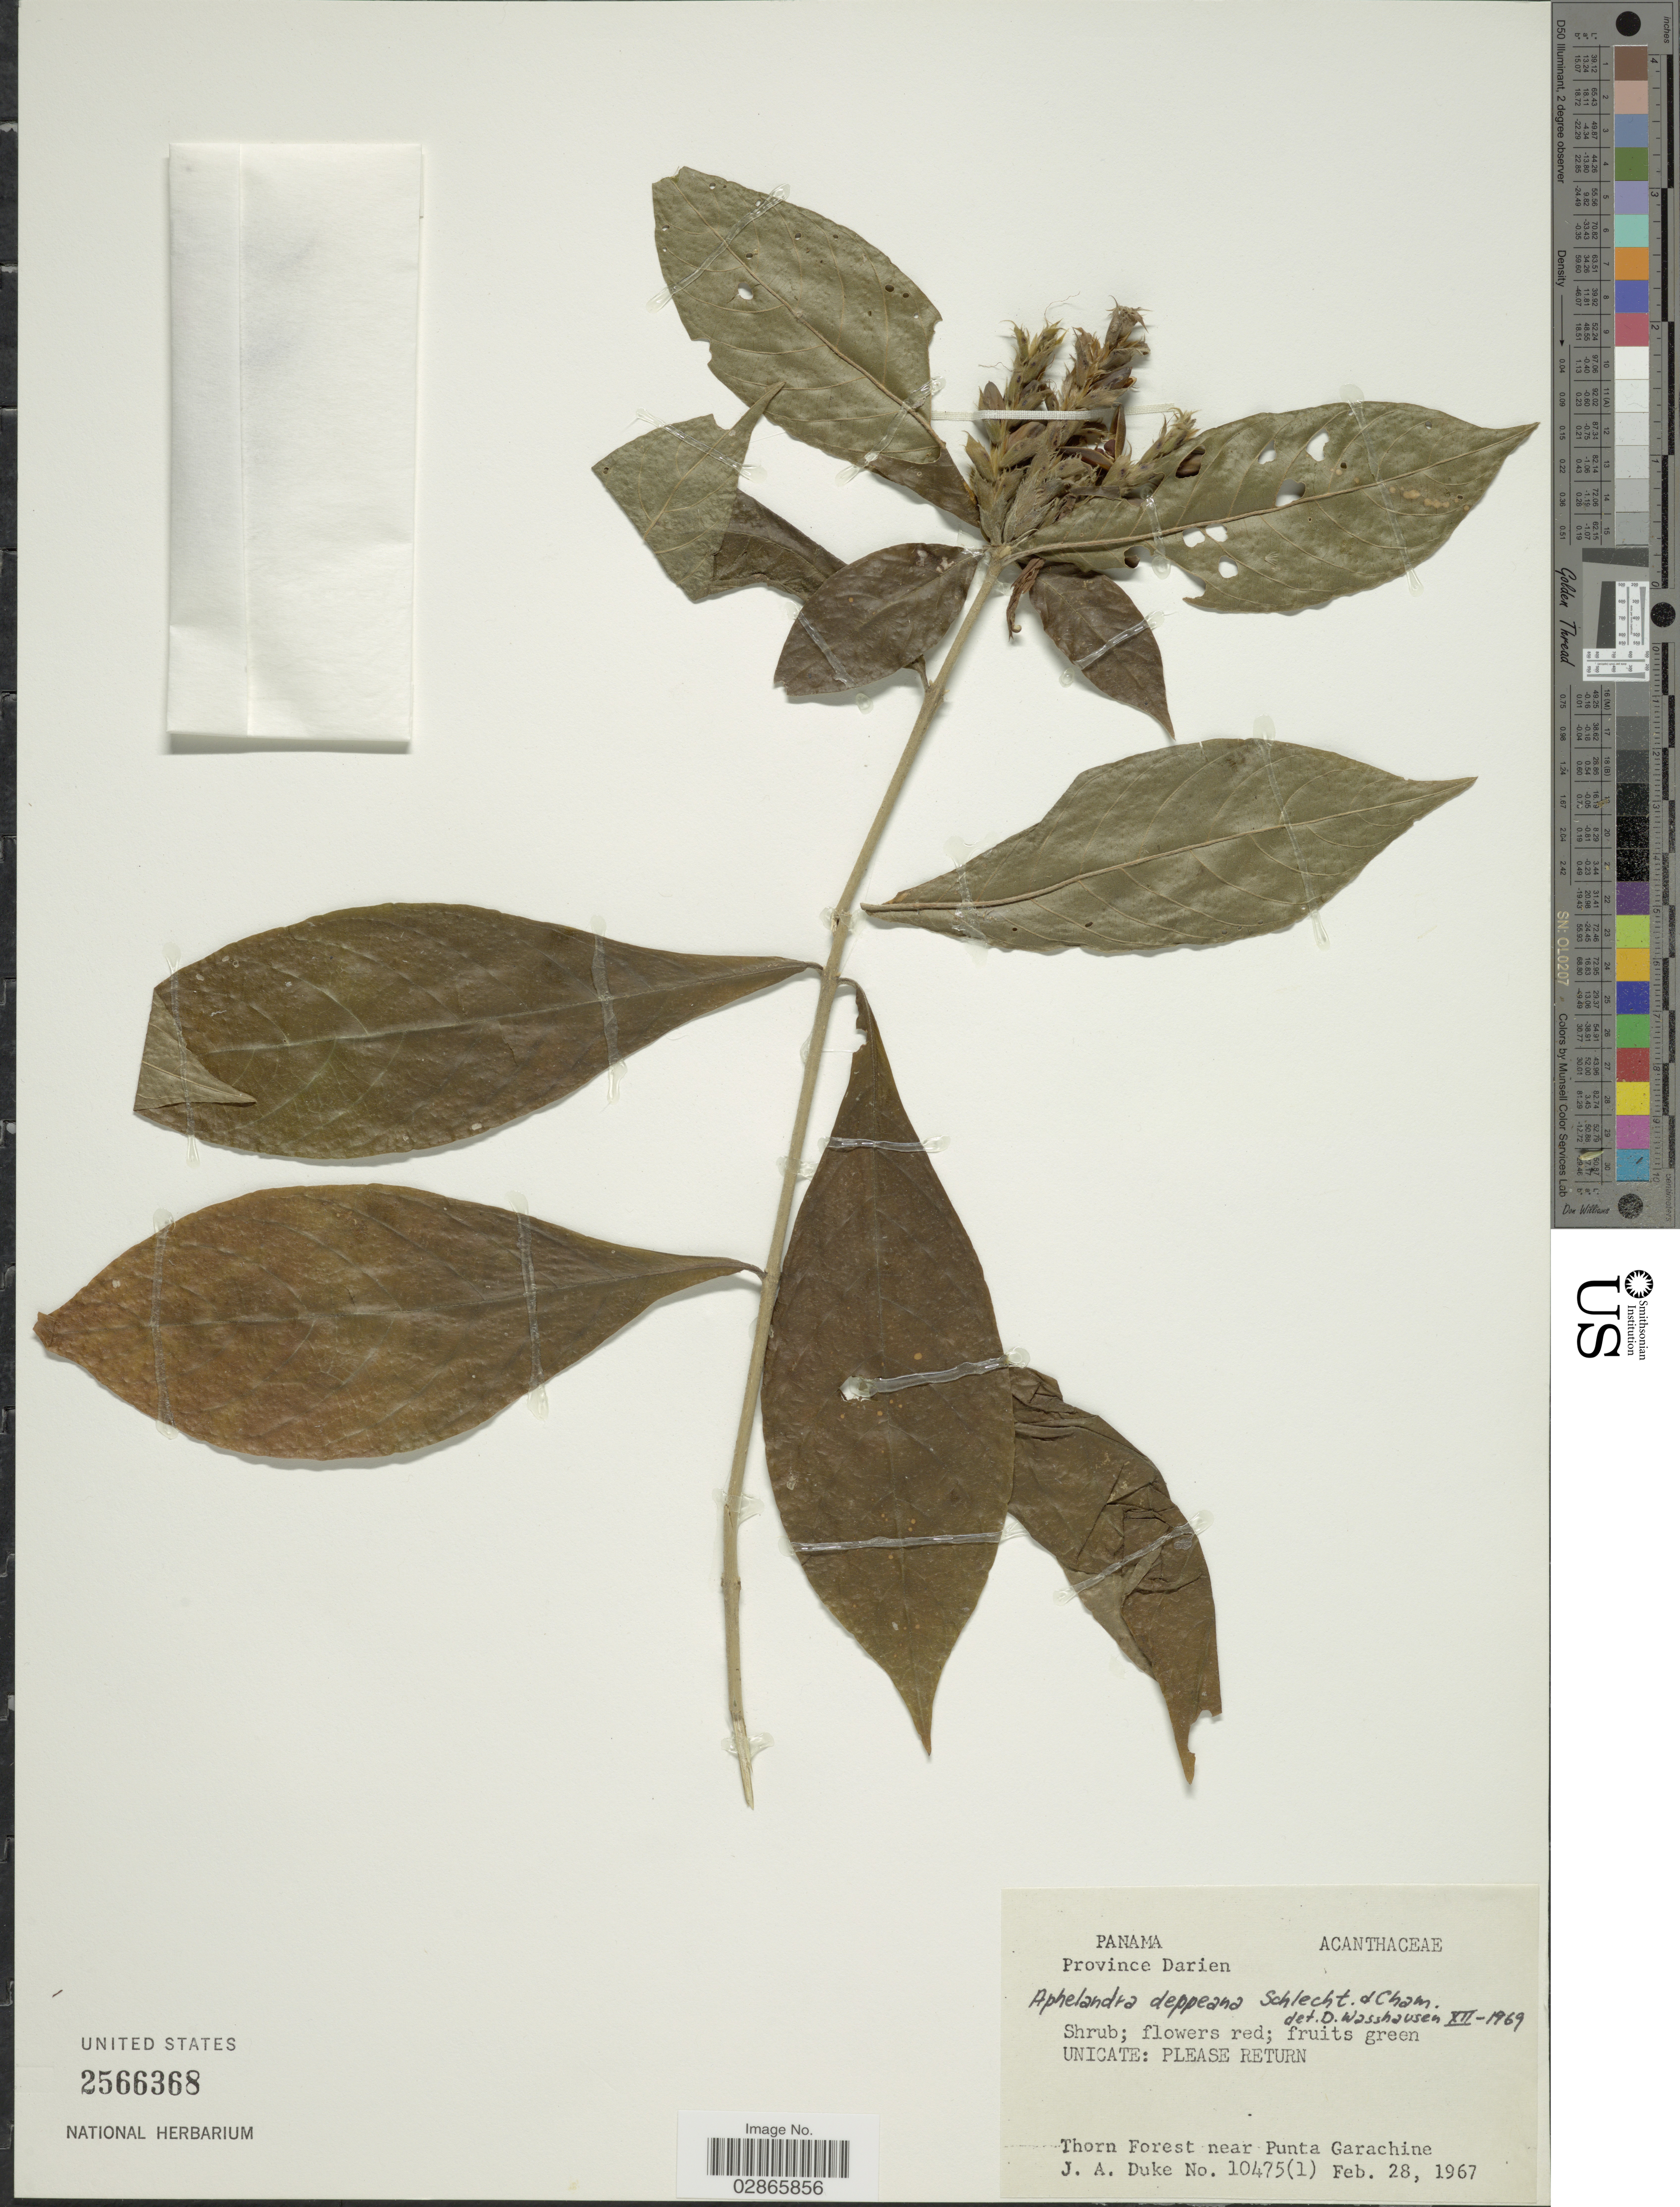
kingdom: Plantae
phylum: Tracheophyta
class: Magnoliopsida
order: Lamiales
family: Acanthaceae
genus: Aphelandra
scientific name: Aphelandra deppeana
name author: Schltdl. & Cham.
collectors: J. A. Duke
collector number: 10475(1)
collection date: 1967-02-28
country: Panama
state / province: Darién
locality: Thorn Forest near Punta Garachine.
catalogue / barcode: US 2566368